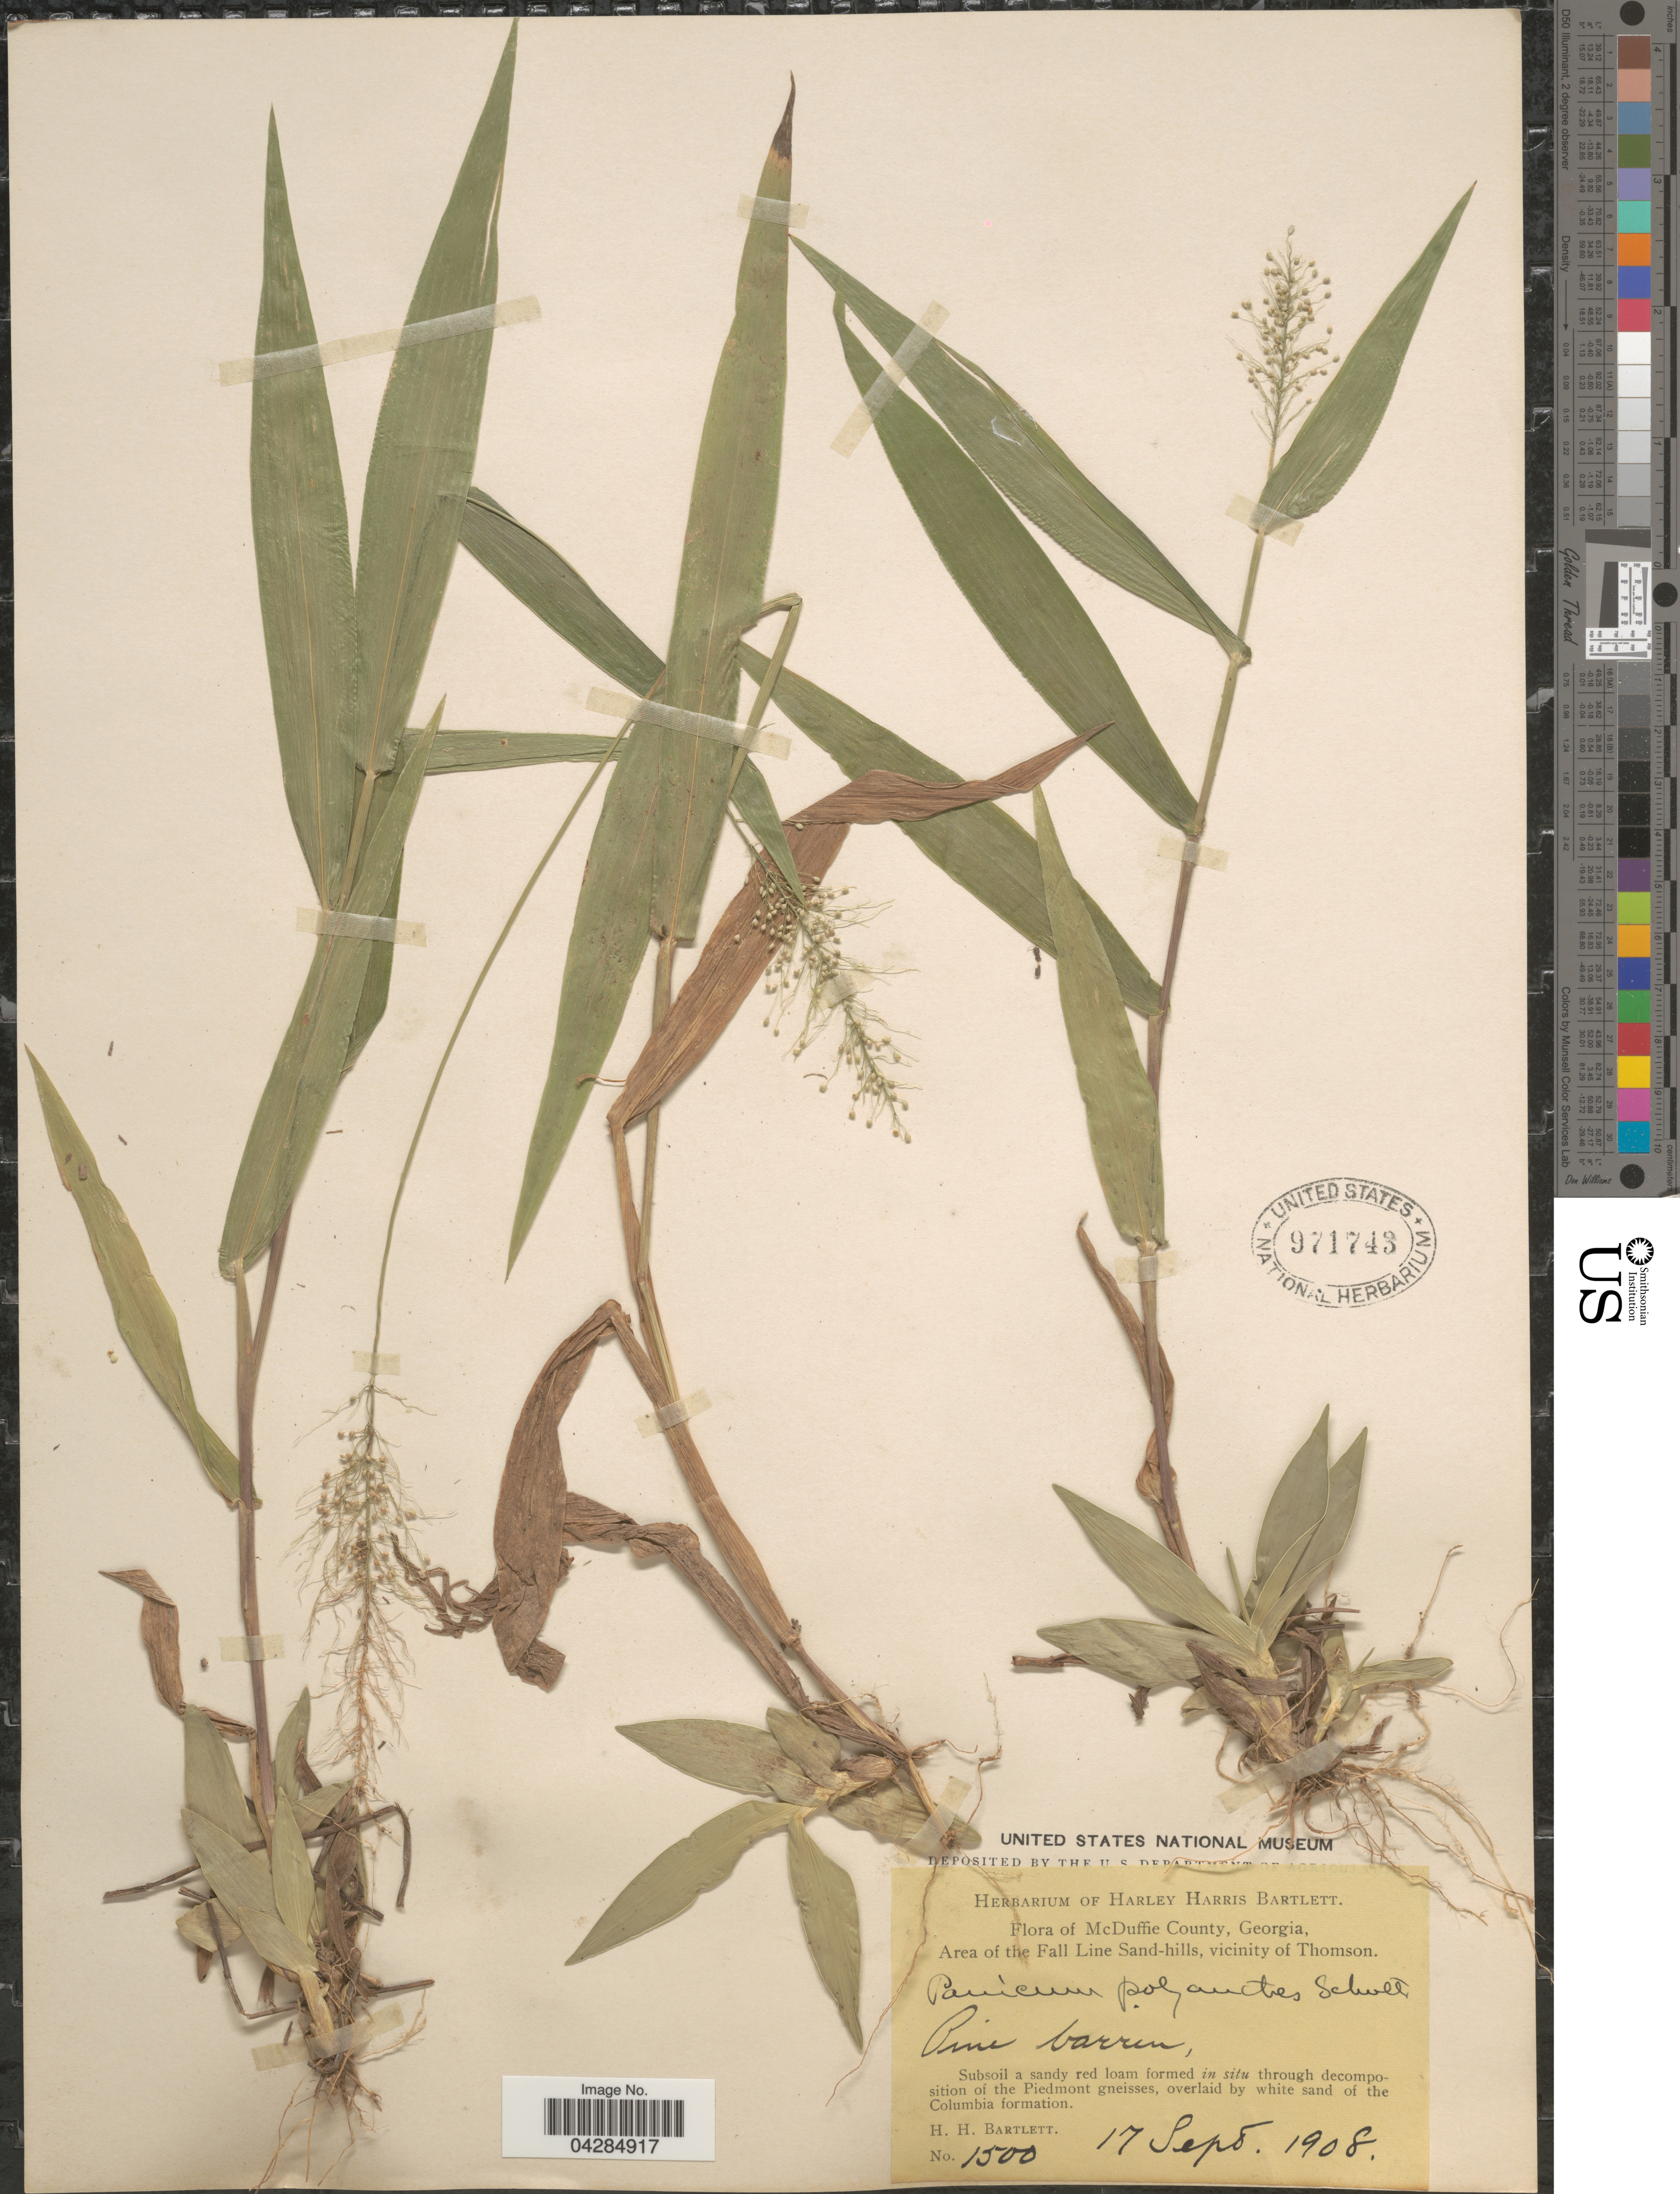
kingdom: Plantae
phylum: Tracheophyta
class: Liliopsida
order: Poales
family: Poaceae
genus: Dichanthelium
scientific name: Dichanthelium polyanthes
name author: (Schult.) Mohlenbr.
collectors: H. H. Bartlett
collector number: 1500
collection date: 1908-09-17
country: United States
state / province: Georgia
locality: McDuffie County. Area of the Fall Line Sand-hills, vicinity of Thomson.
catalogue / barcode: US 971743